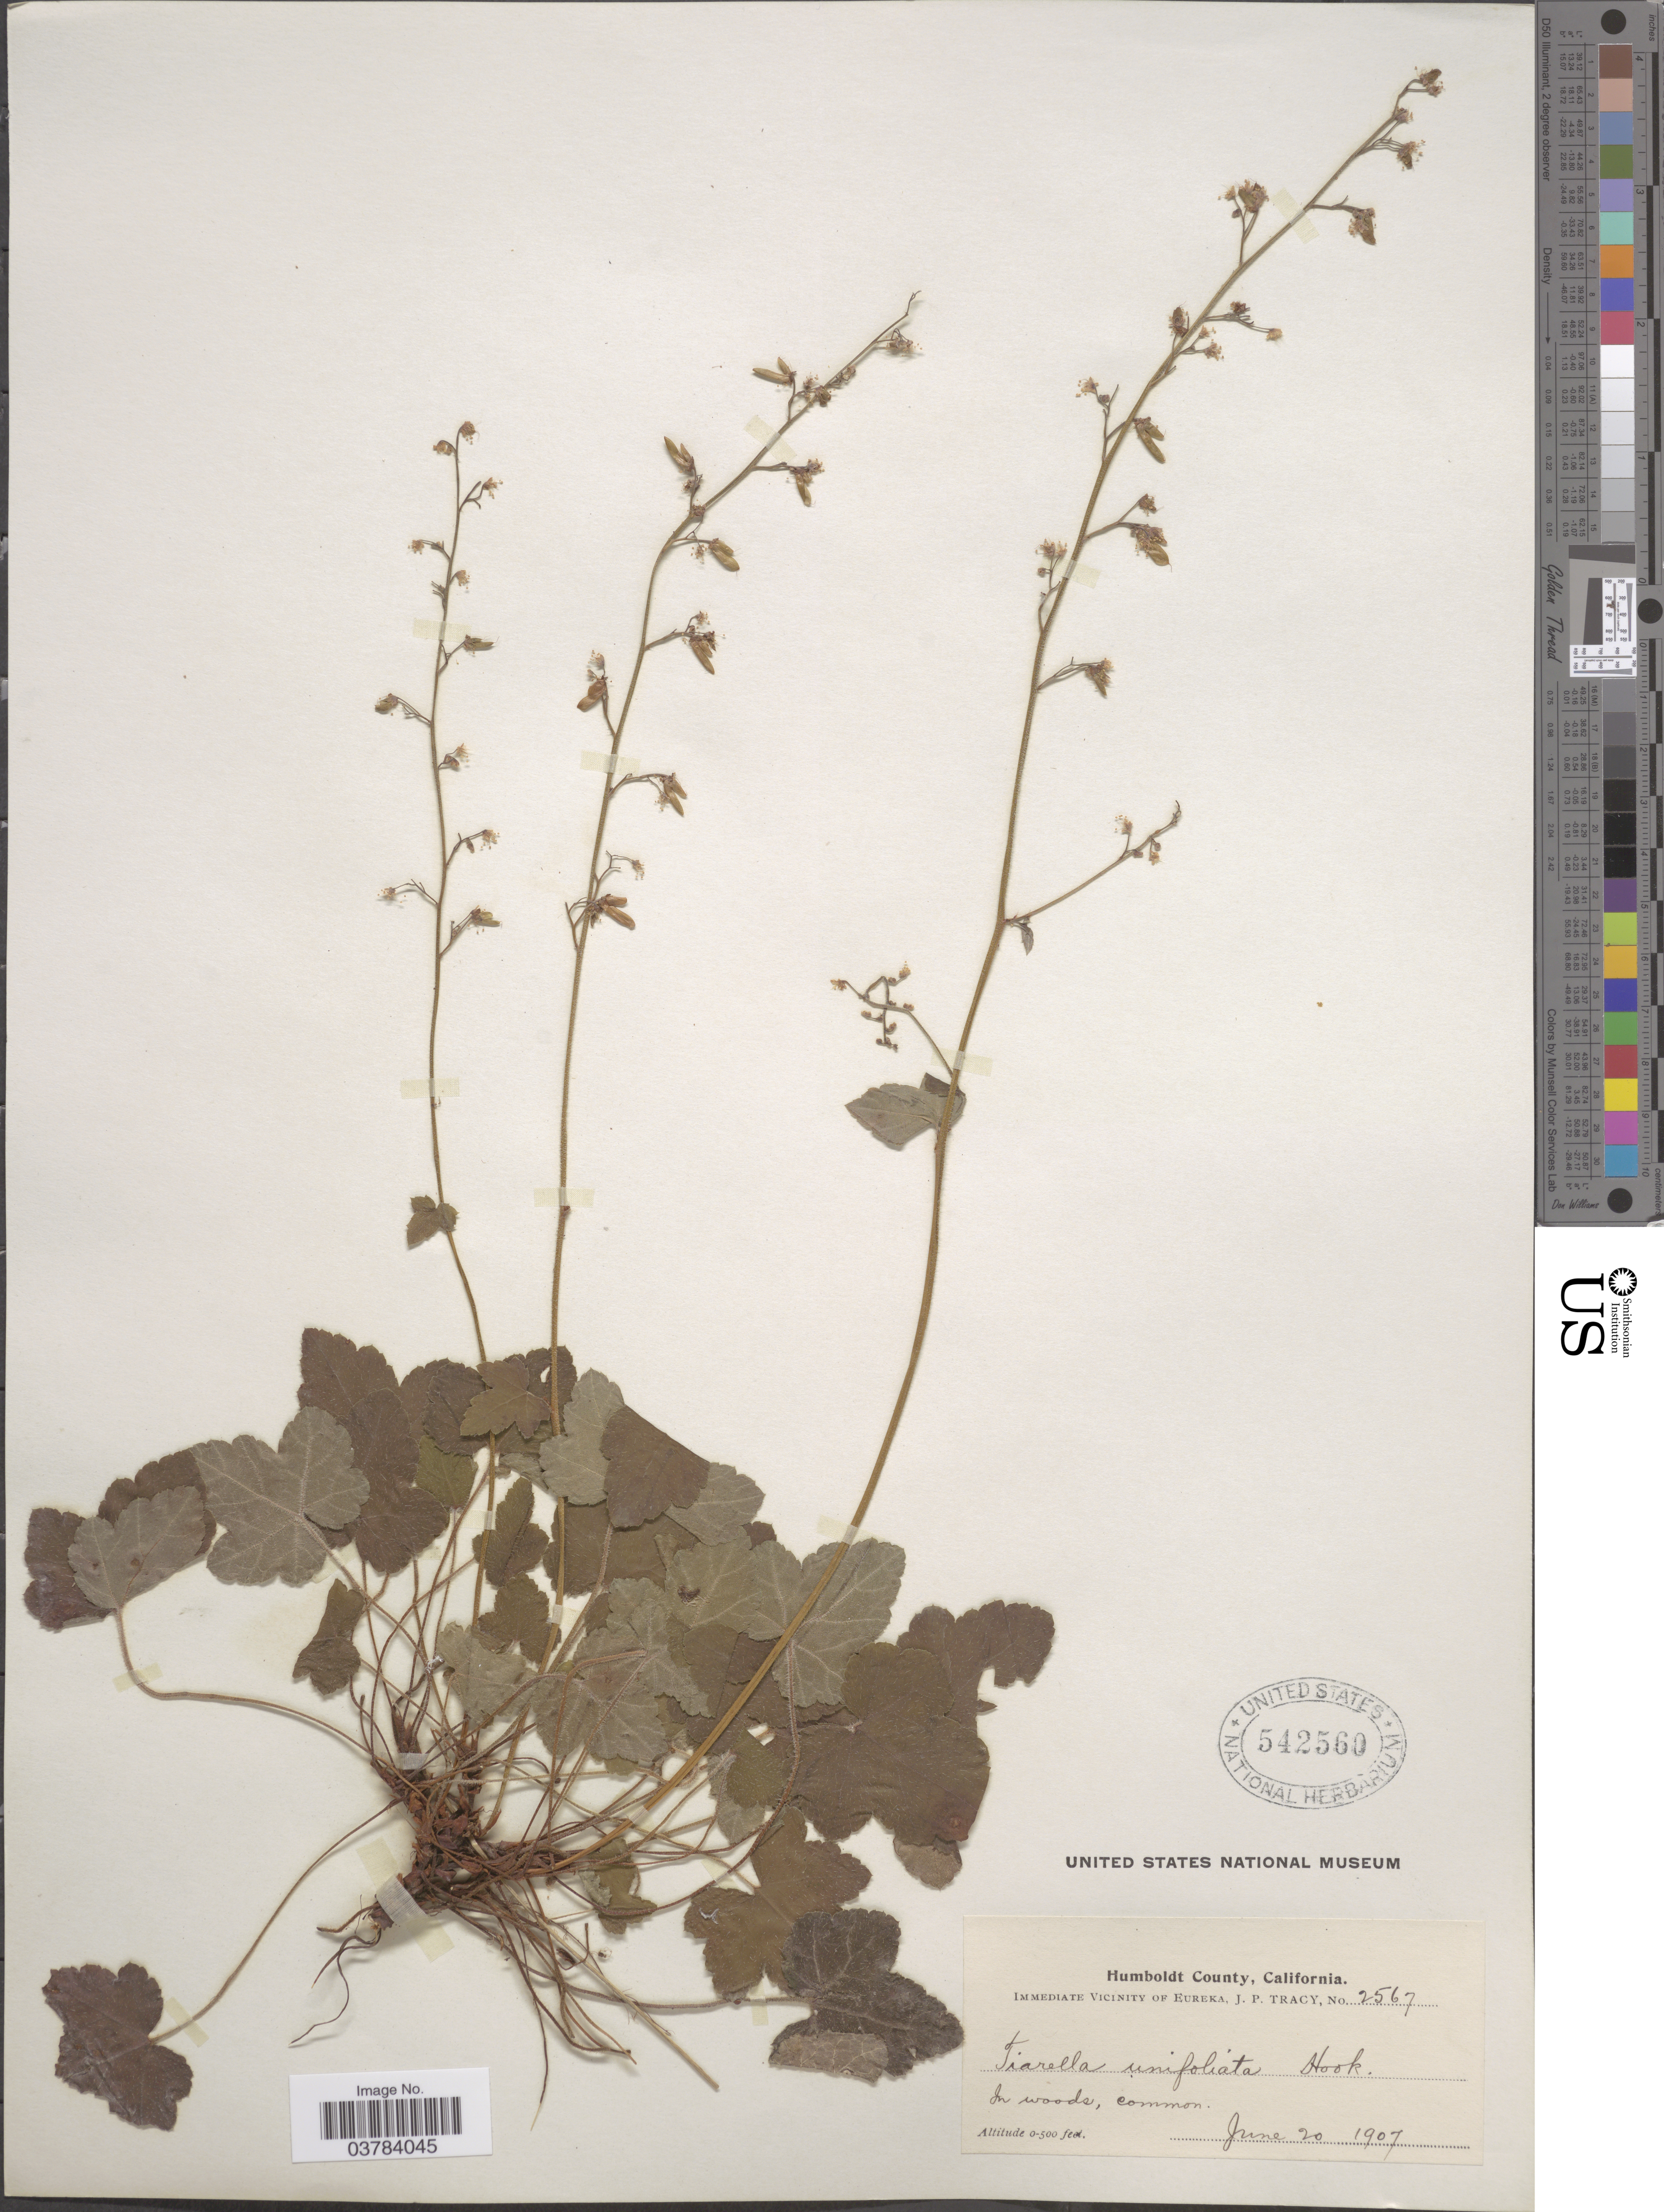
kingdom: Plantae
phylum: Tracheophyta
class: Magnoliopsida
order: Saxifragales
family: Saxifragaceae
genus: Tiarella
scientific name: Tiarella unifoliata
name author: Hook.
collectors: J. Tracy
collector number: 2567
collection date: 1907-06-20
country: United States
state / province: California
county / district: Humboldt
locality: Humboldt County. Immediate vicinity of Eureka.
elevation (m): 0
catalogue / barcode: US 542560